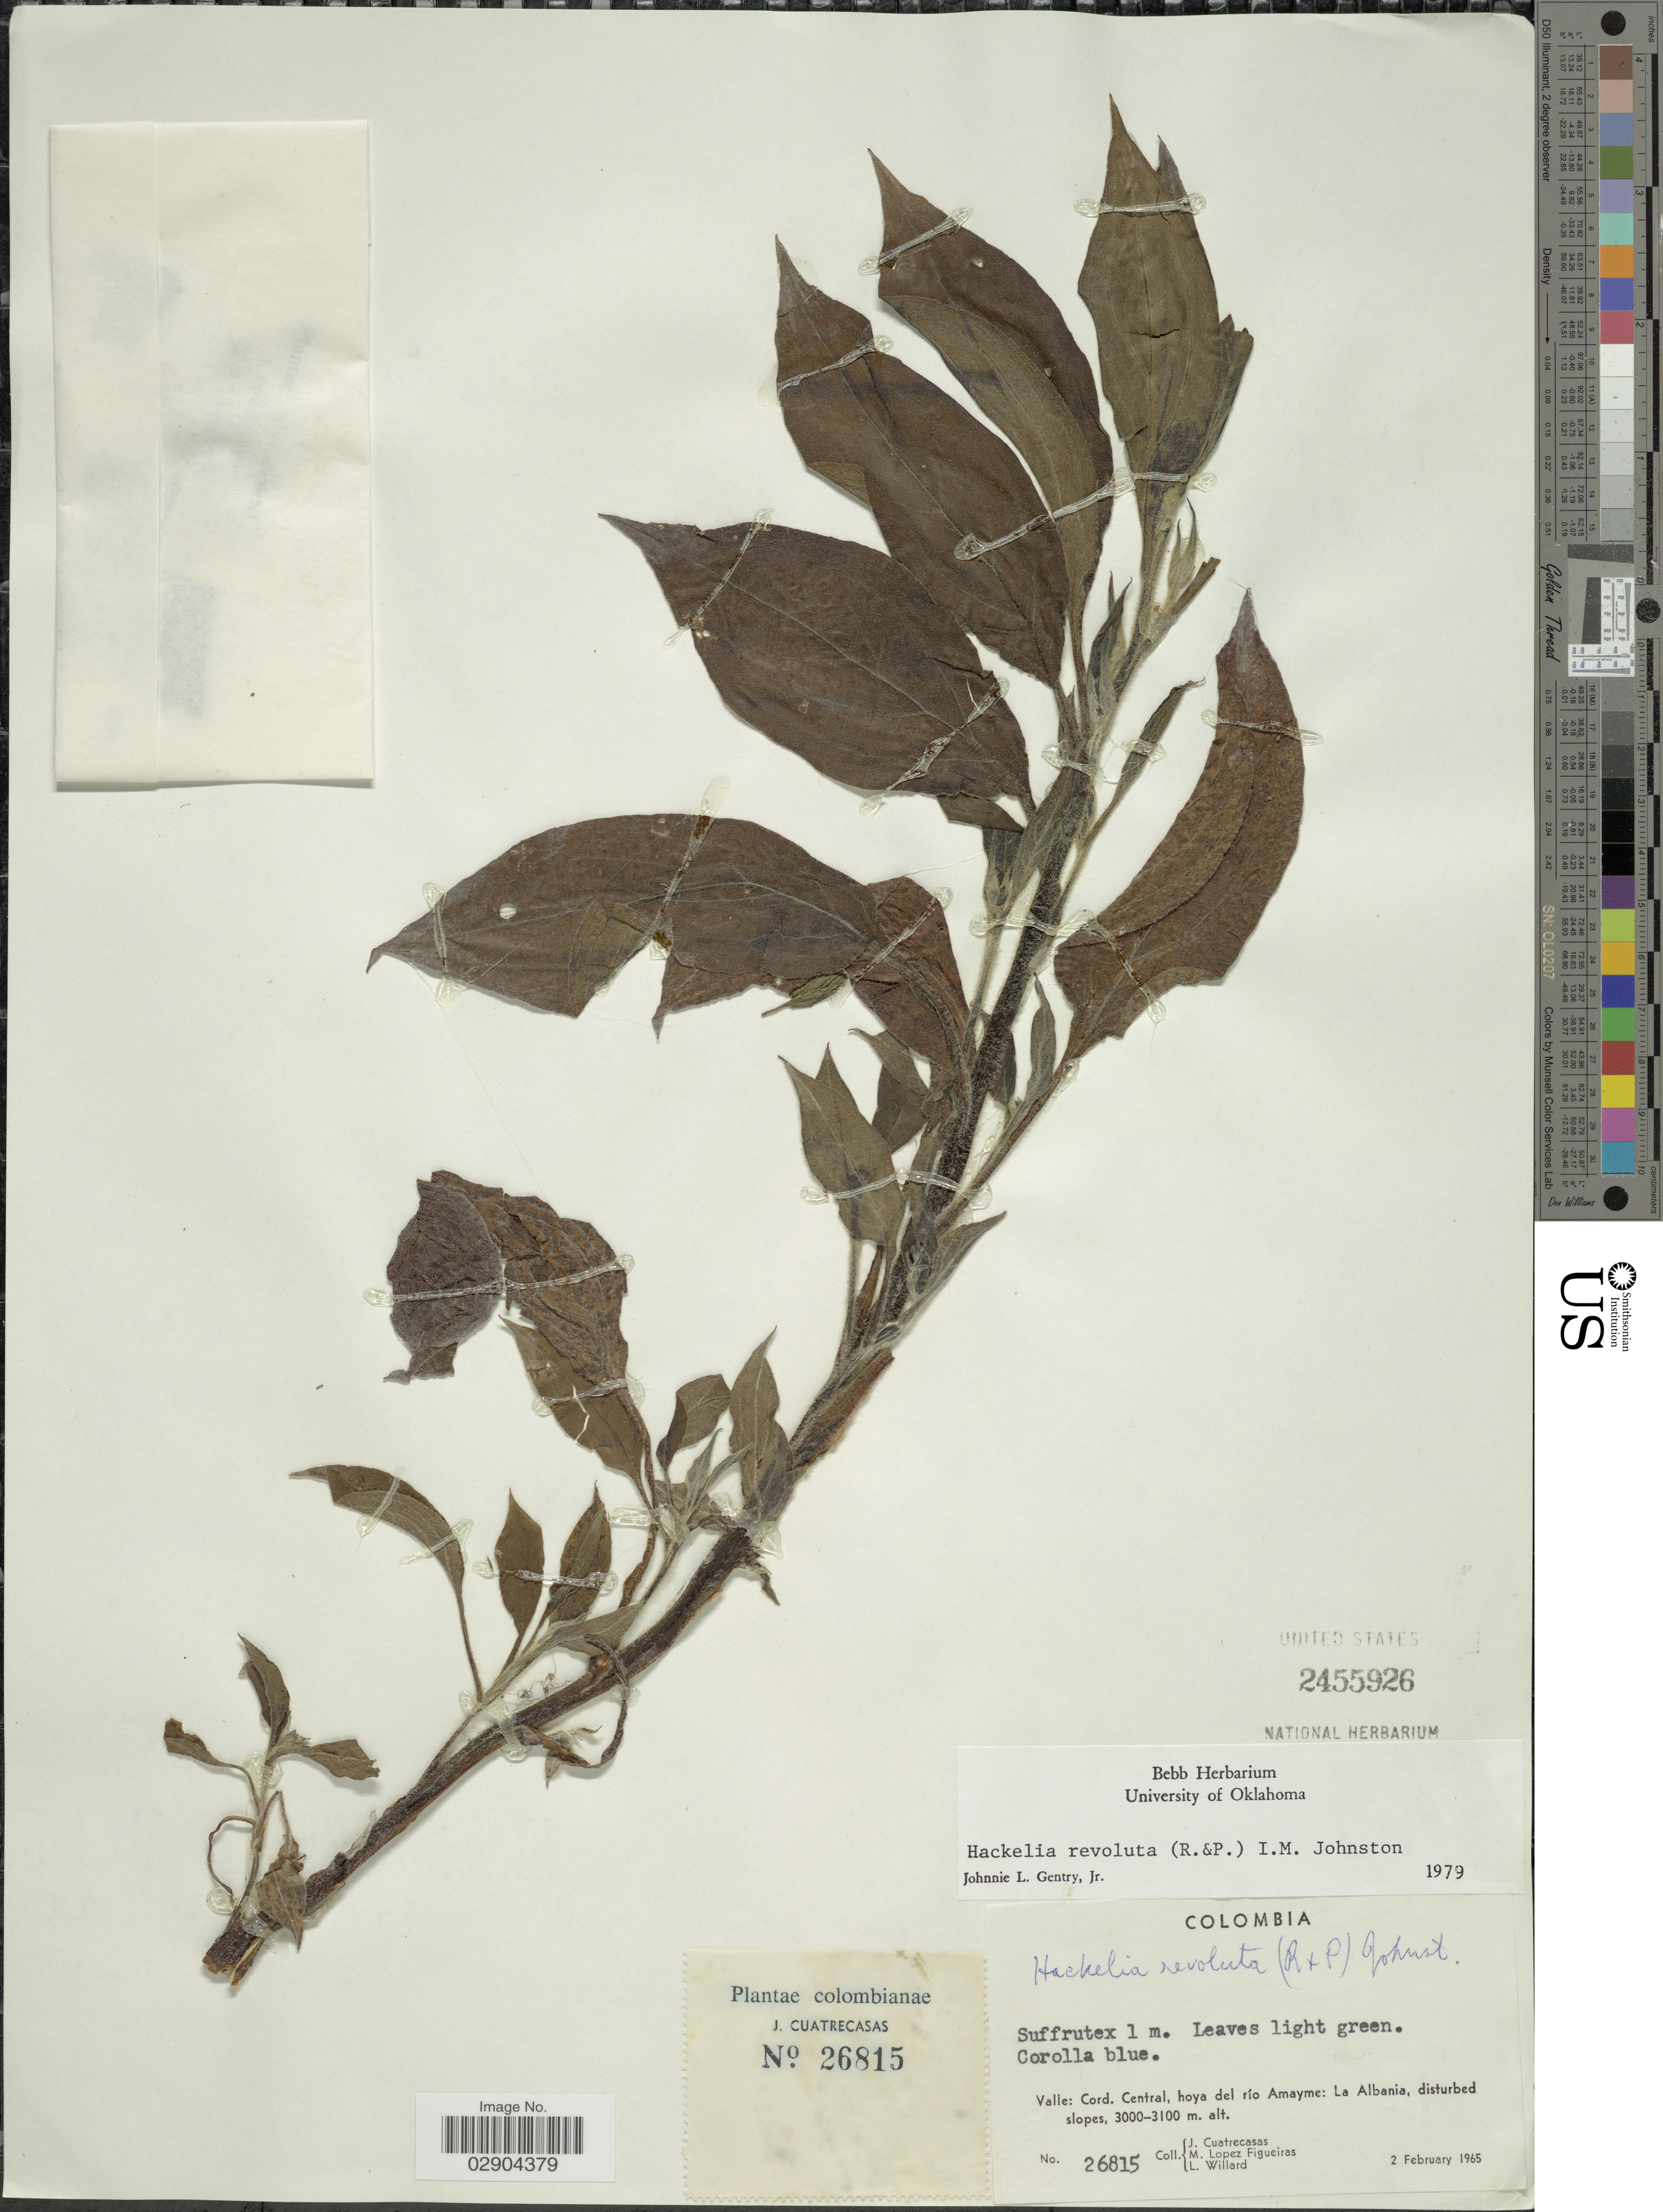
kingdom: Plantae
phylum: Tracheophyta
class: Magnoliopsida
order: Boraginales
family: Boraginaceae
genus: Hackelia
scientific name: Hackelia revoluta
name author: (Ruiz & Pav.) I.M. Johnst.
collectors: J. Cuatrecasas, M. López Figueiras & L. Willard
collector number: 26815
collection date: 1965-02-02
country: Colombia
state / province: Valle del Cauca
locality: Valle: Cord. Central, hoya del río Amayme: La Albania.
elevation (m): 3000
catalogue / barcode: US 2455926